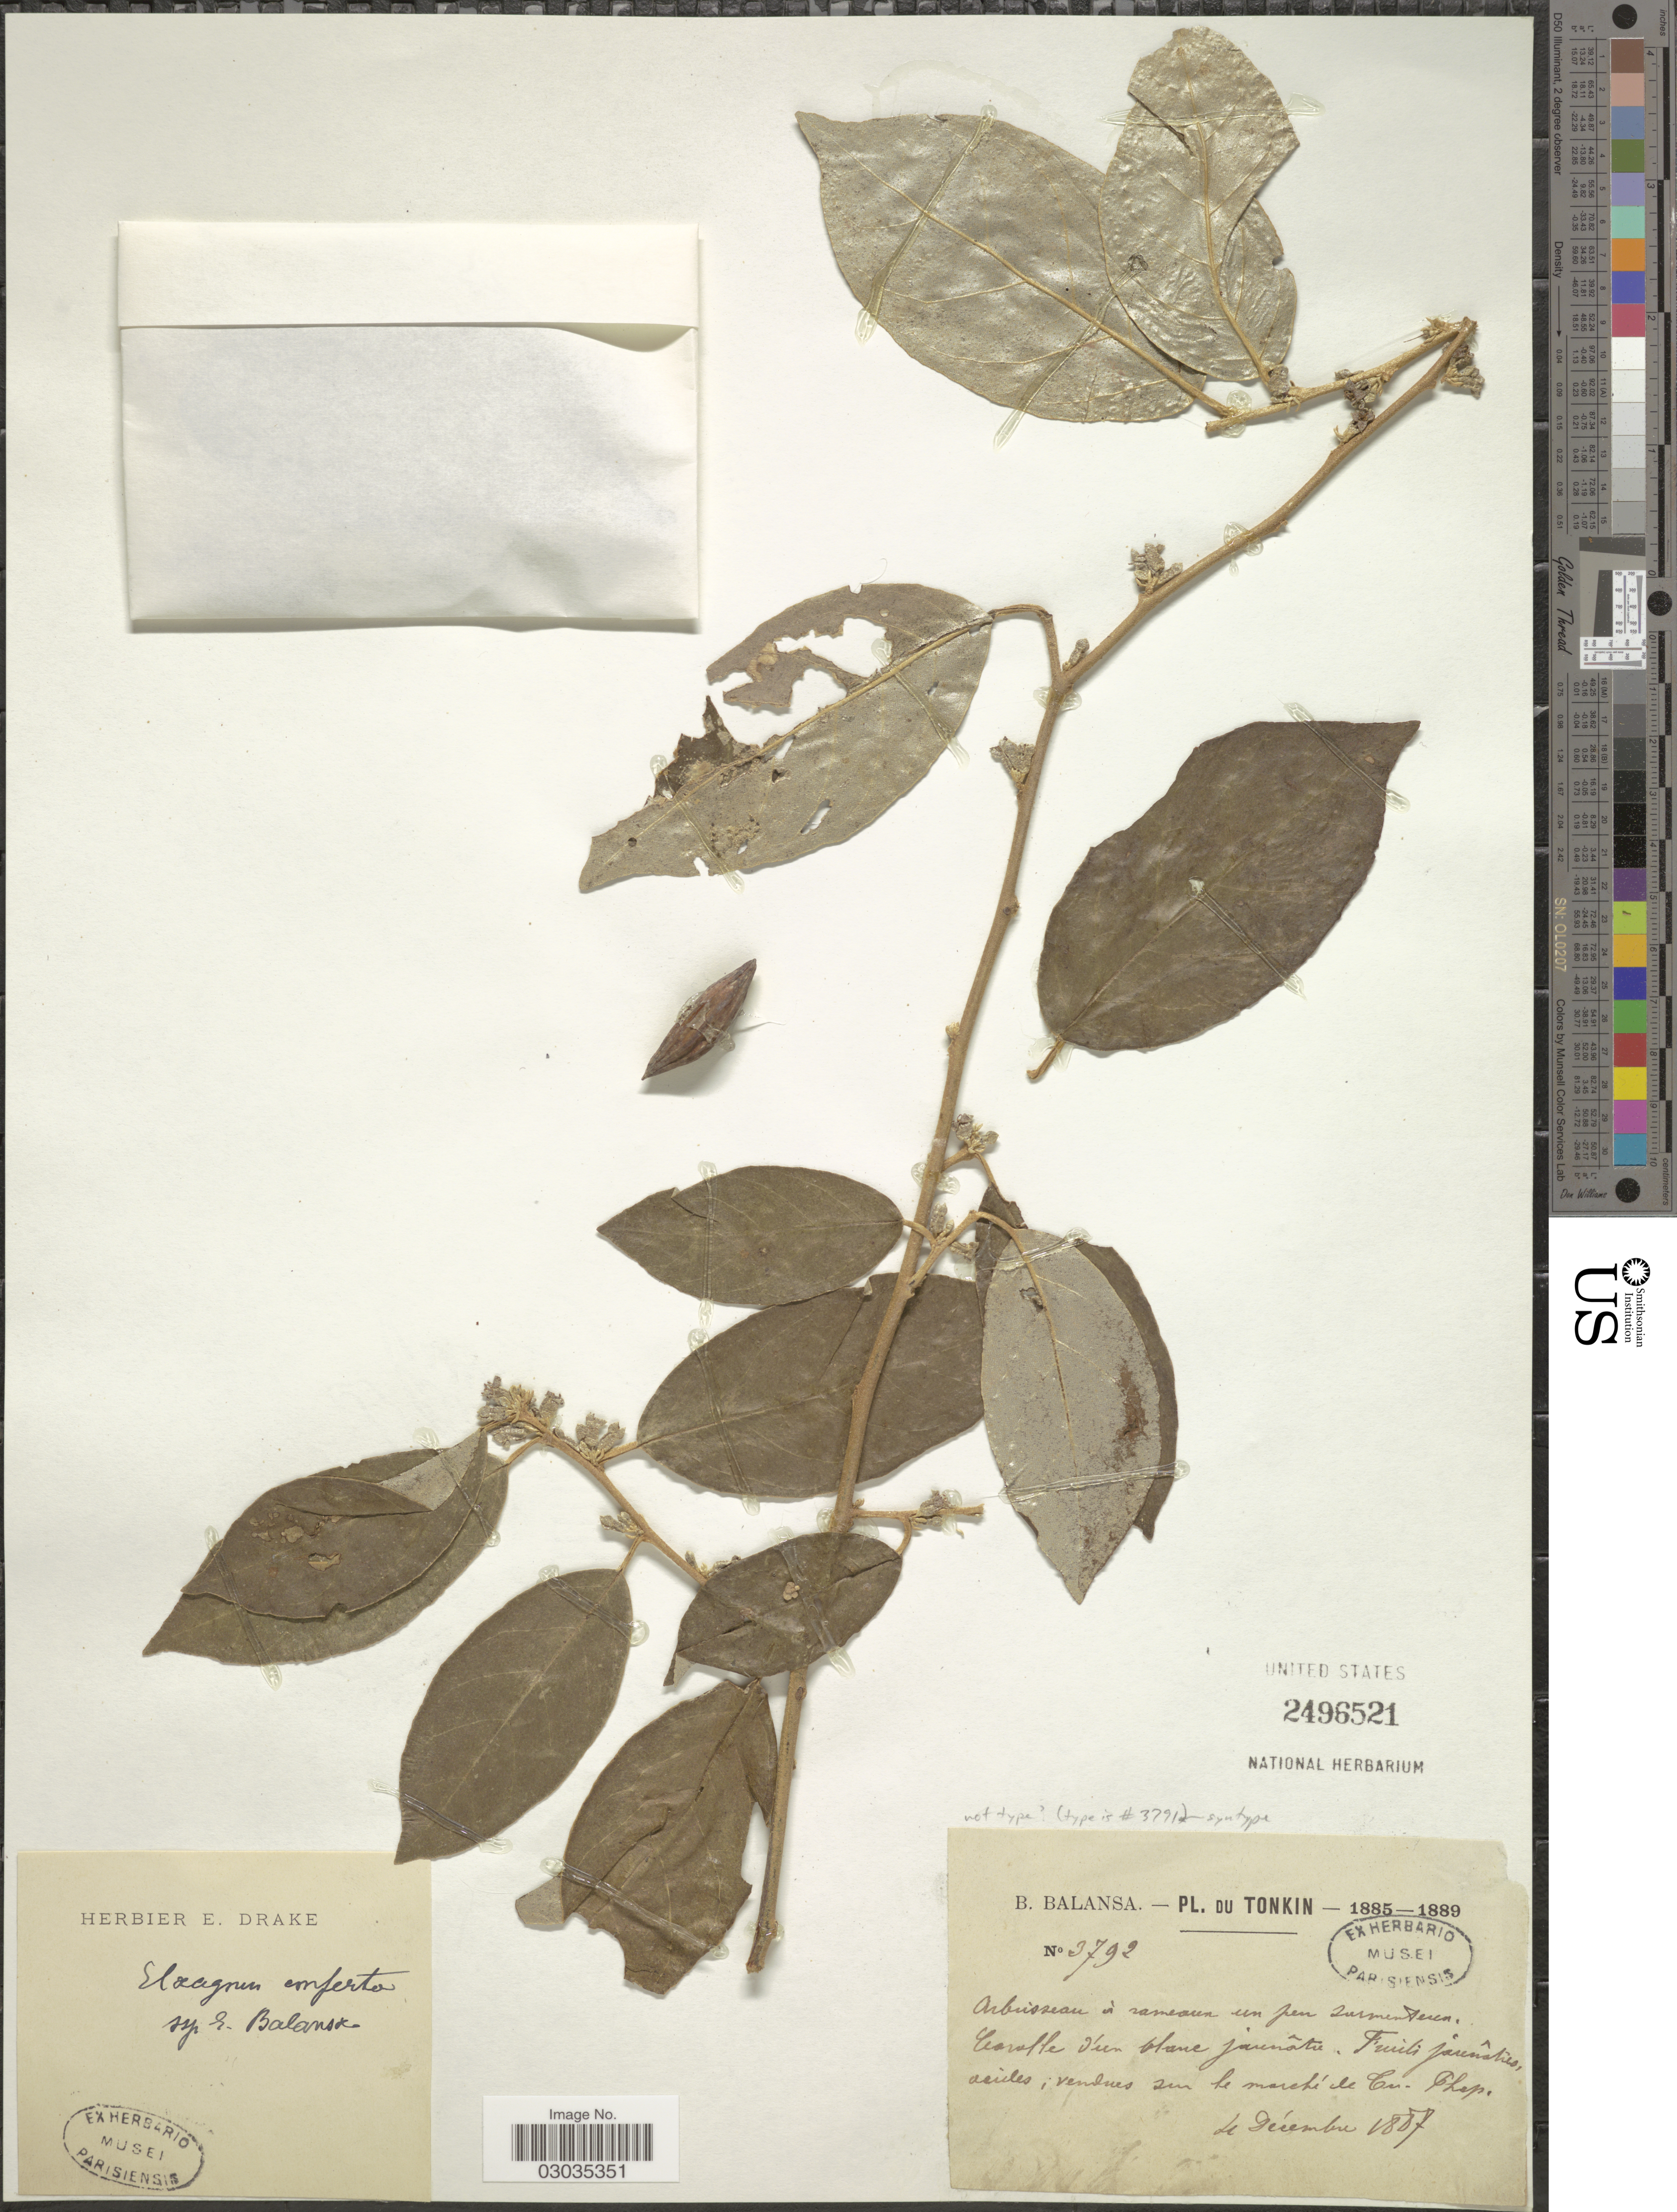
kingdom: Plantae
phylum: Tracheophyta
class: Magnoliopsida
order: Rosales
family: Elaeagnaceae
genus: Elaeagnus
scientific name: Elaeagnus conferta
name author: Roxb.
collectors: B. Balansa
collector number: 3792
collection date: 1887-12-04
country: Vietnam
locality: Tonkin.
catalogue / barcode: US 2496521